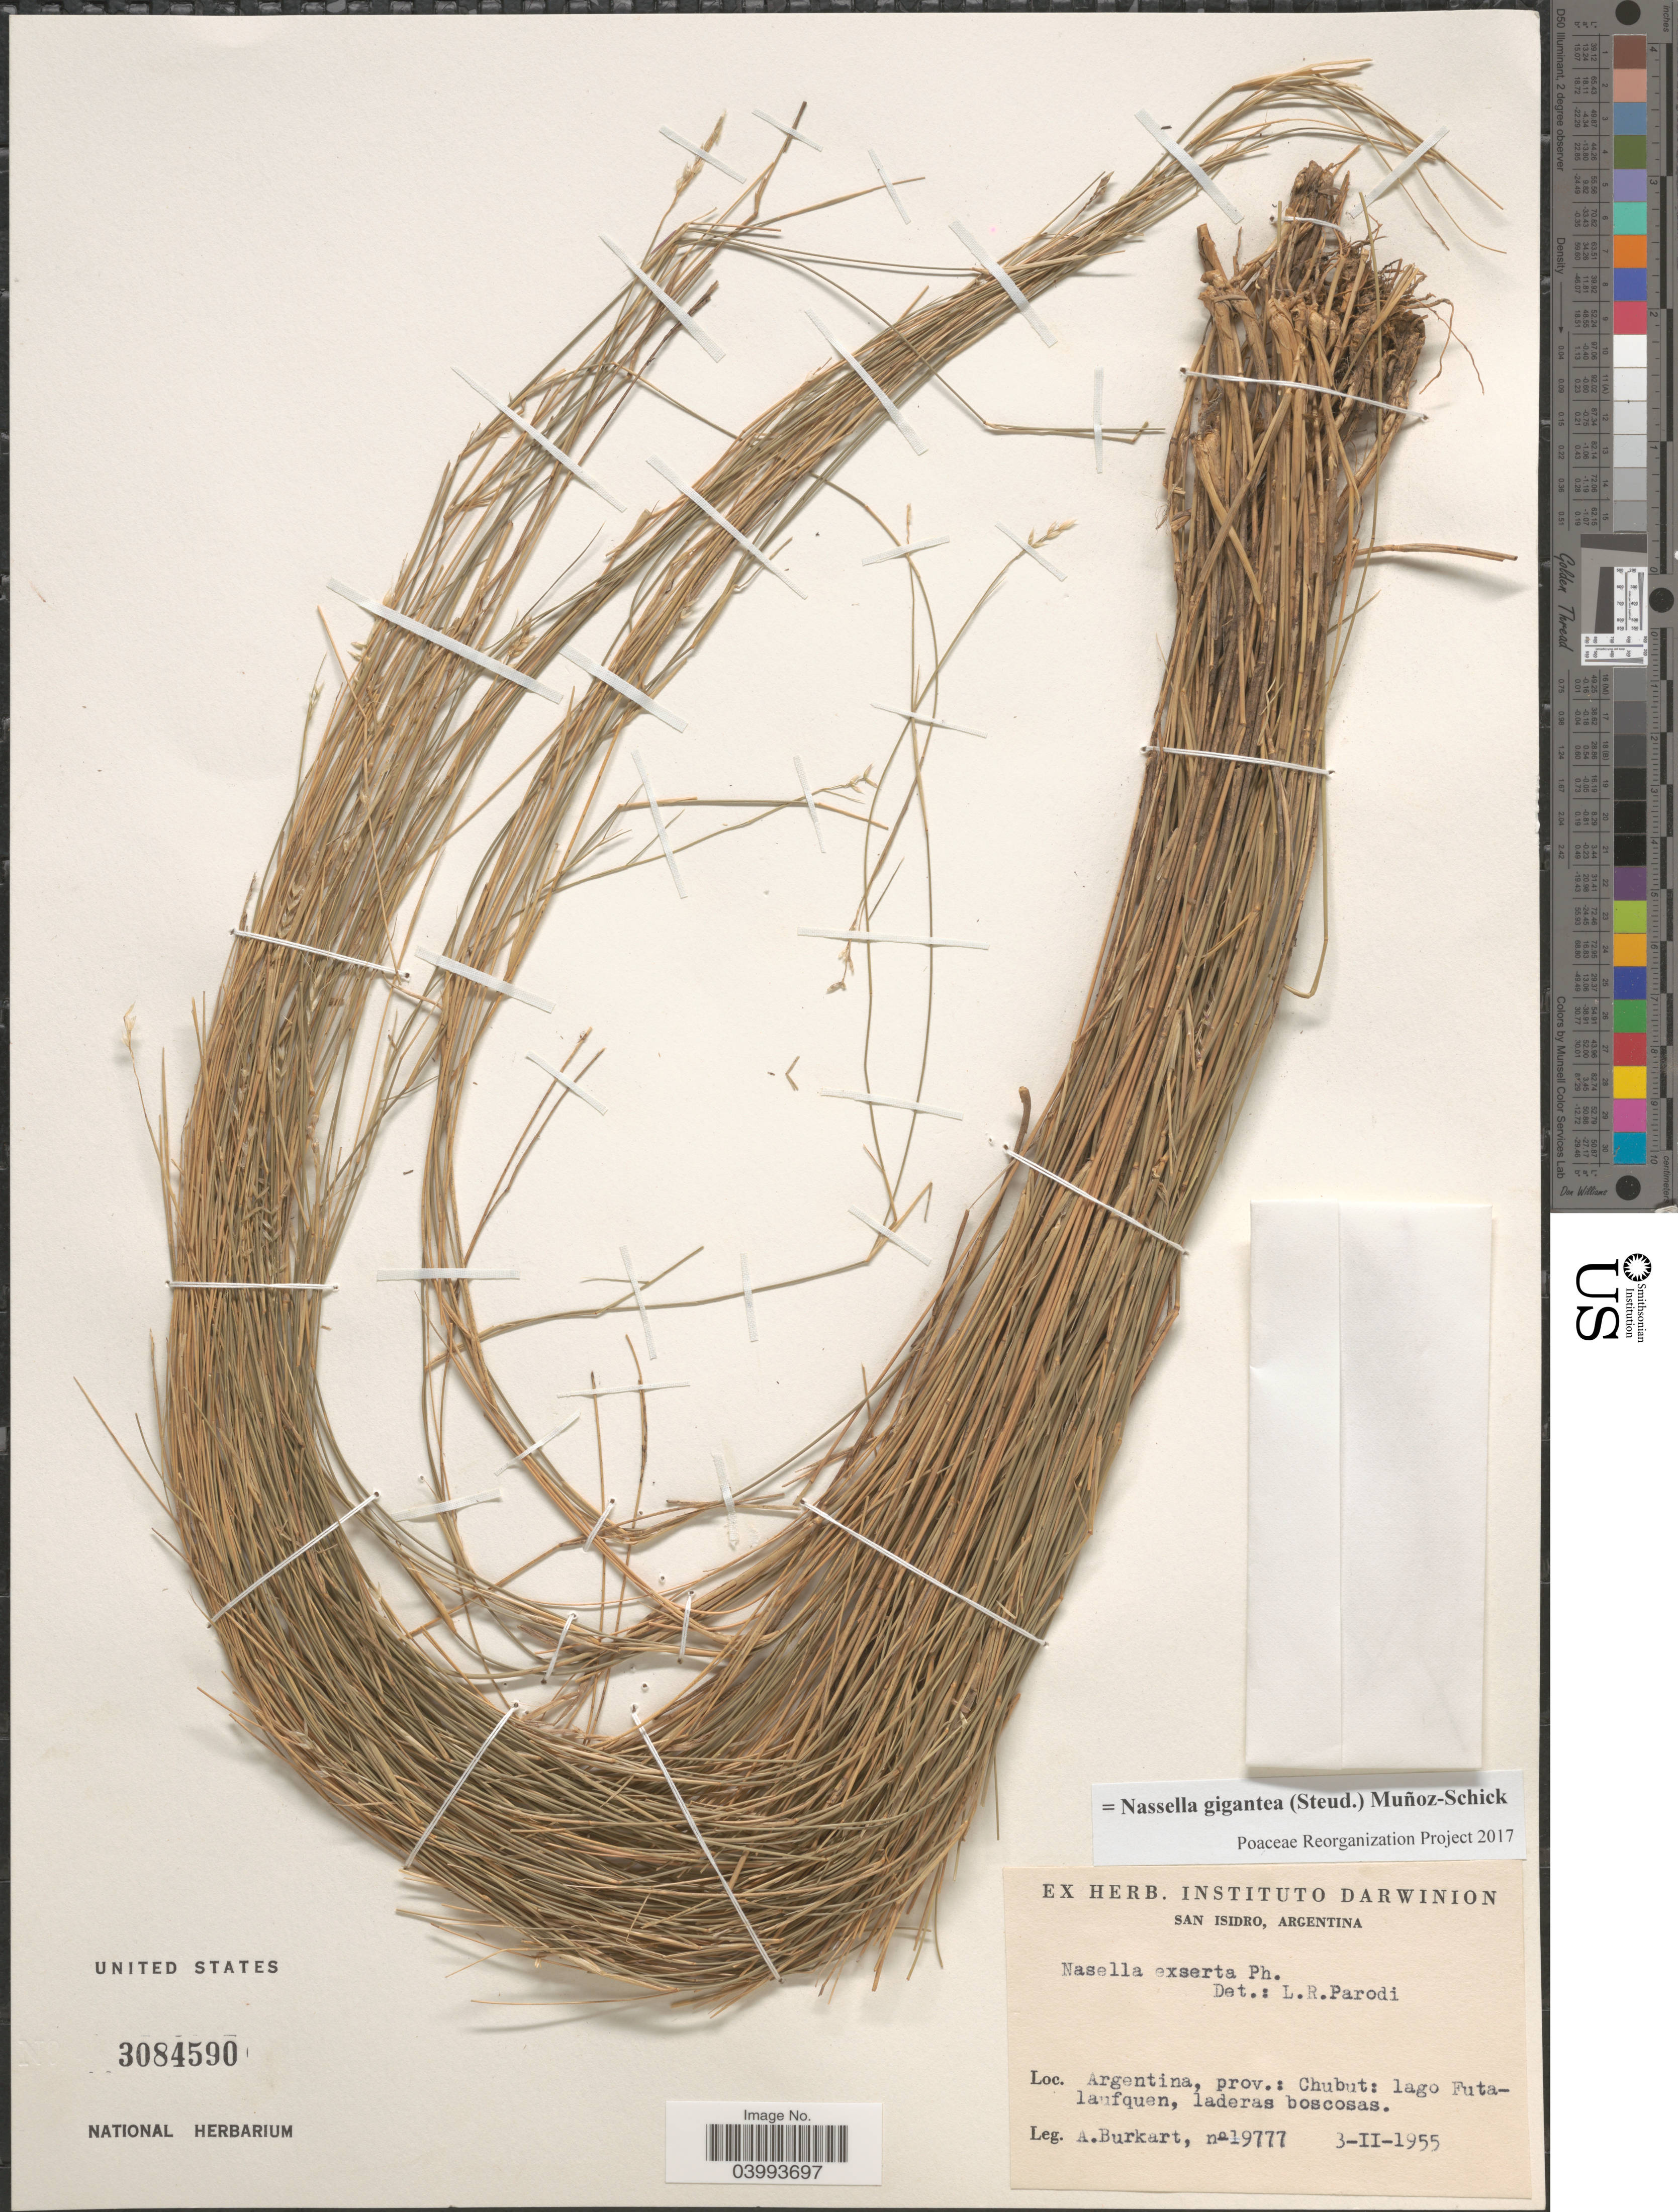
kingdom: Plantae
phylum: Tracheophyta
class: Liliopsida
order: Poales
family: Poaceae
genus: Nassella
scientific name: Nassella gigantea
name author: (Steud.) Muñoz-Schick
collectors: A. E. Burkart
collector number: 19777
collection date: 1955-02-03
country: Argentina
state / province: Chubut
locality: Lago Futalaufquen, laderas boscosas.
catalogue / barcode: US 3084590